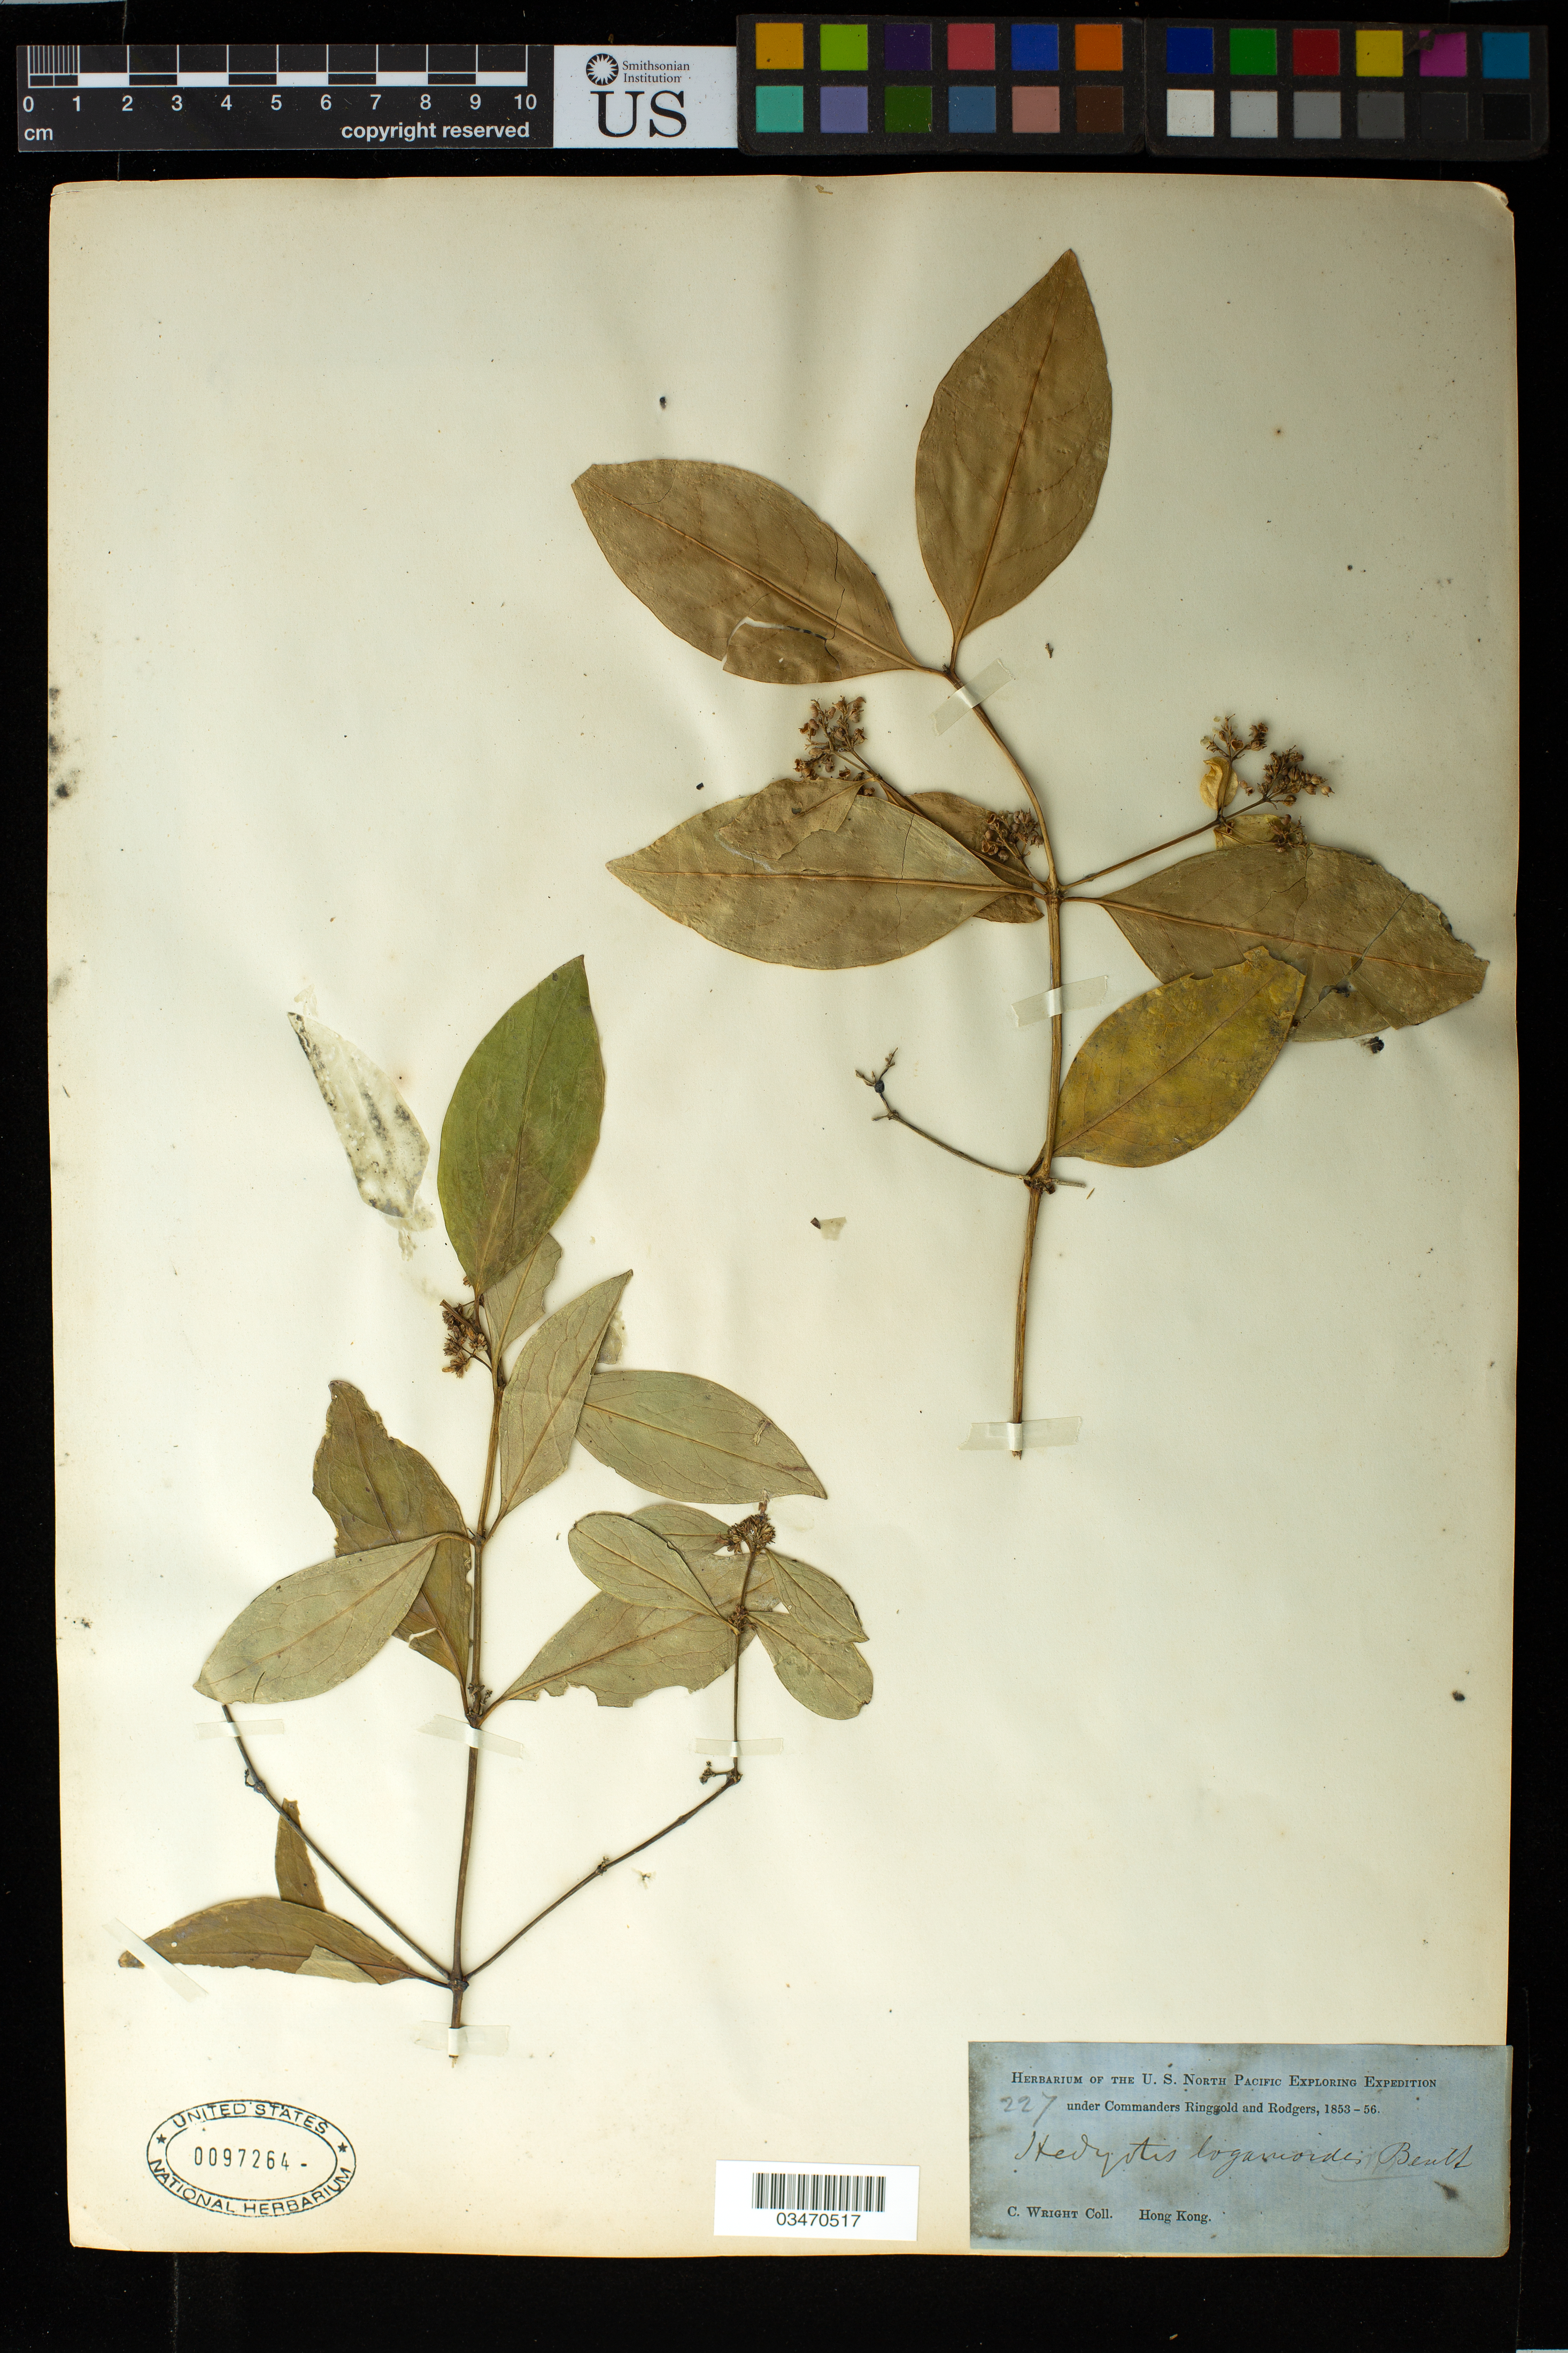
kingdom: Plantae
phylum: Tracheophyta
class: Magnoliopsida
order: Gentianales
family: Rubiaceae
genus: Hedyotis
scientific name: Hedyotis loganioides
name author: Benth.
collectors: C. Wright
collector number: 227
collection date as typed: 1853 to -- -- 1859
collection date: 1853/1859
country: China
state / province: Hong Kong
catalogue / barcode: US 97264